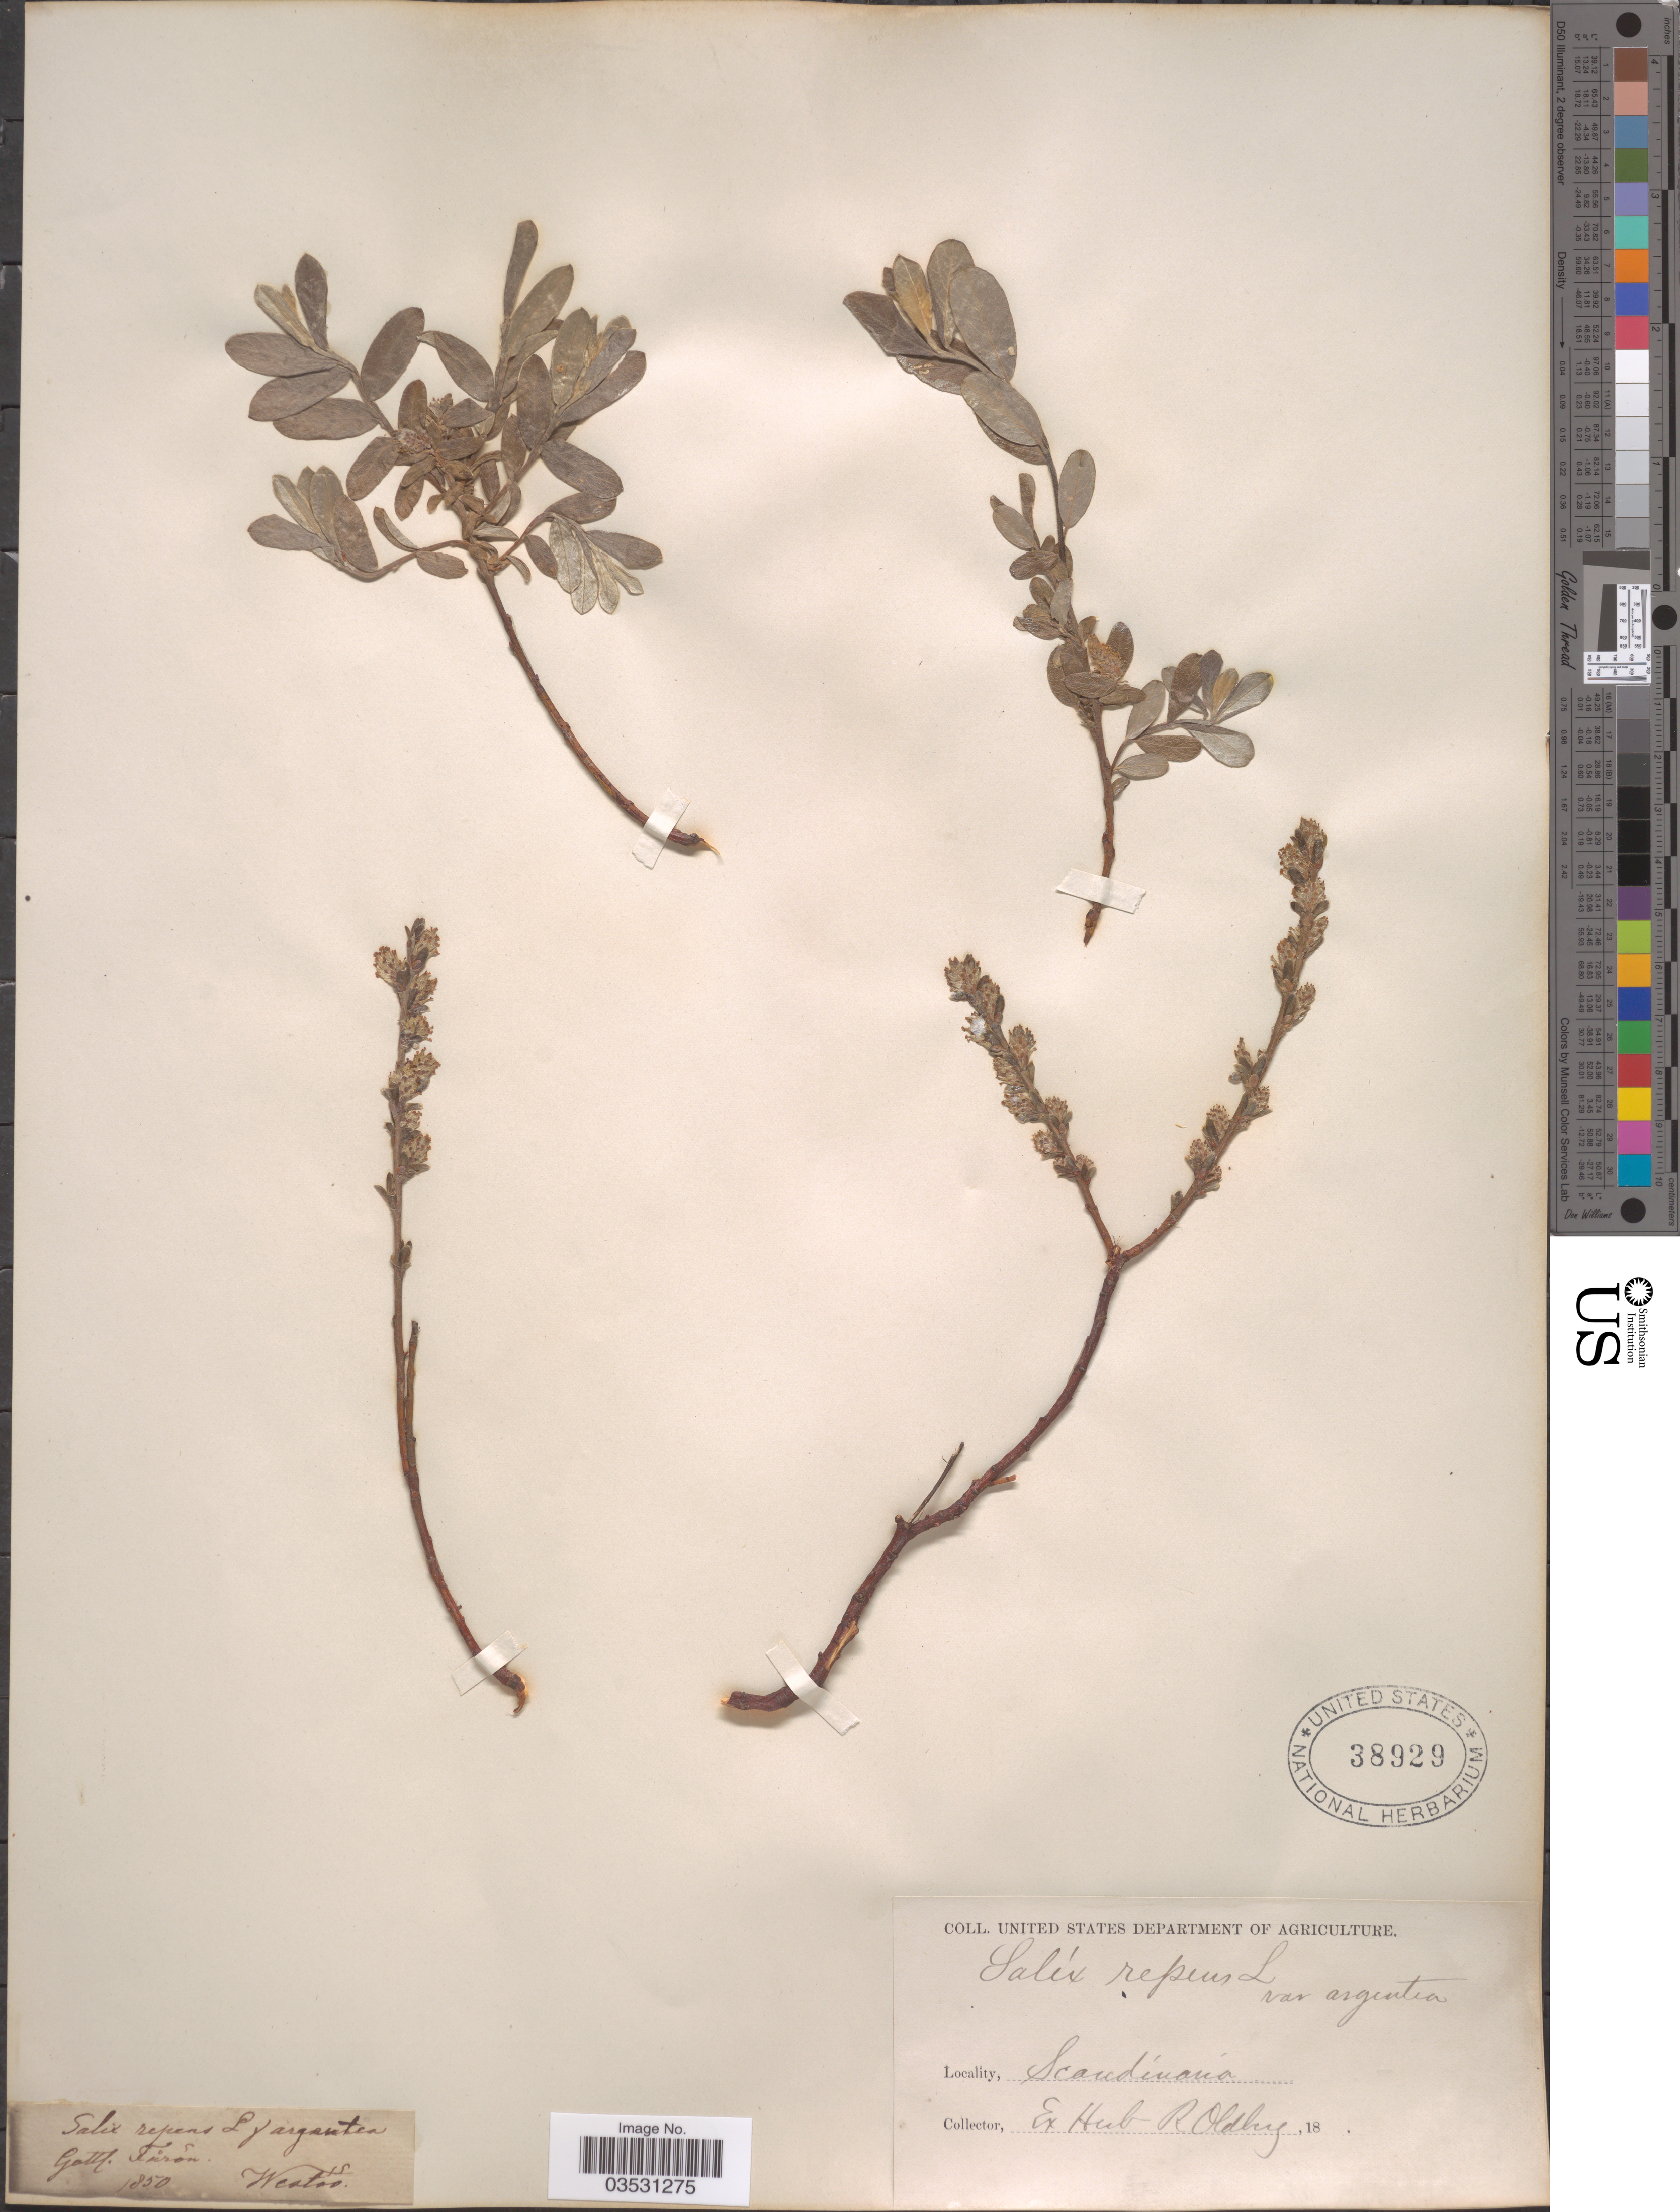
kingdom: Plantae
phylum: Tracheophyta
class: Magnoliopsida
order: Malpighiales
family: Salicaceae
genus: Salix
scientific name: Salix repens f. argentea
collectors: Westoo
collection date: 1850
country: Sweden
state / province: Gotland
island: Gotland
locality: Gottl. Fåron. Scandinavia.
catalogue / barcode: US 38929